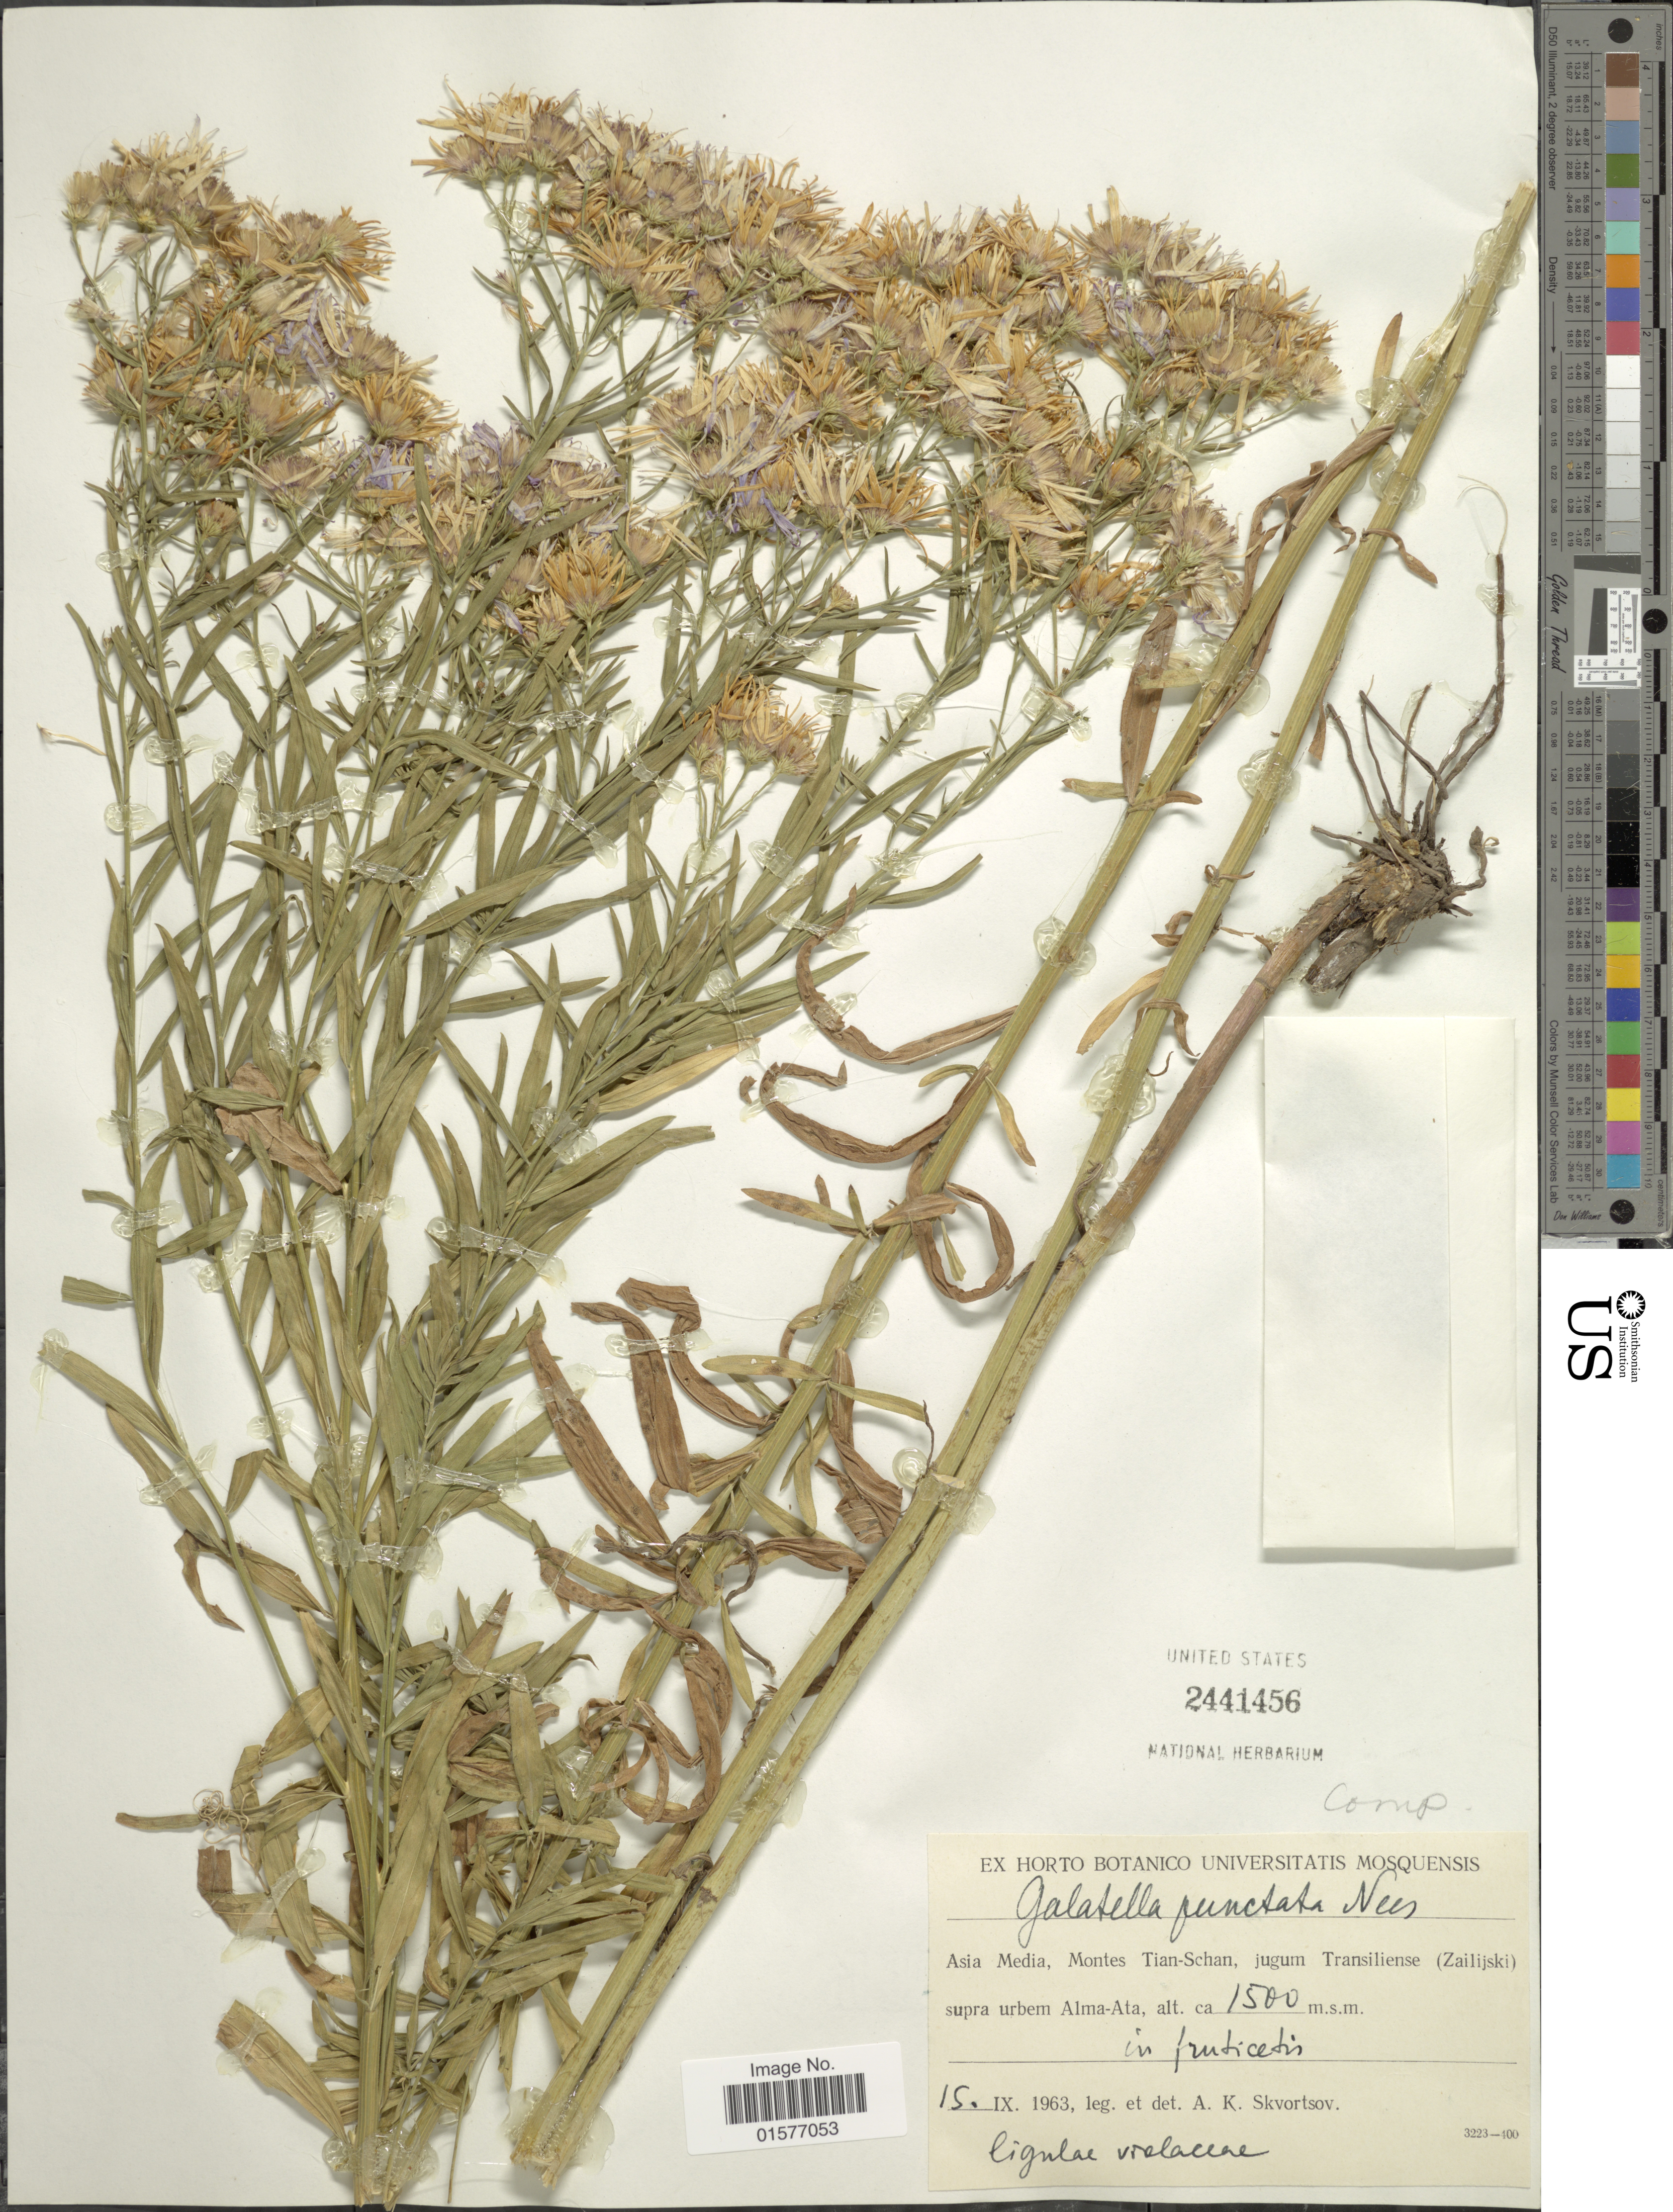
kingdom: Plantae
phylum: Tracheophyta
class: Magnoliopsida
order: Asterales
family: Asteraceae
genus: Linosyris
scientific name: Linosyris punctata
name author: (Moench) DC.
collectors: A. K. Skvortsov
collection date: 1963-09-15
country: Kazakhstan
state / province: Almaty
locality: Asia Media. Montes Tian Shan, jugum Transiliense (Zailijski) supra urbem Alma-Ata.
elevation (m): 1500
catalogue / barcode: US 2441456